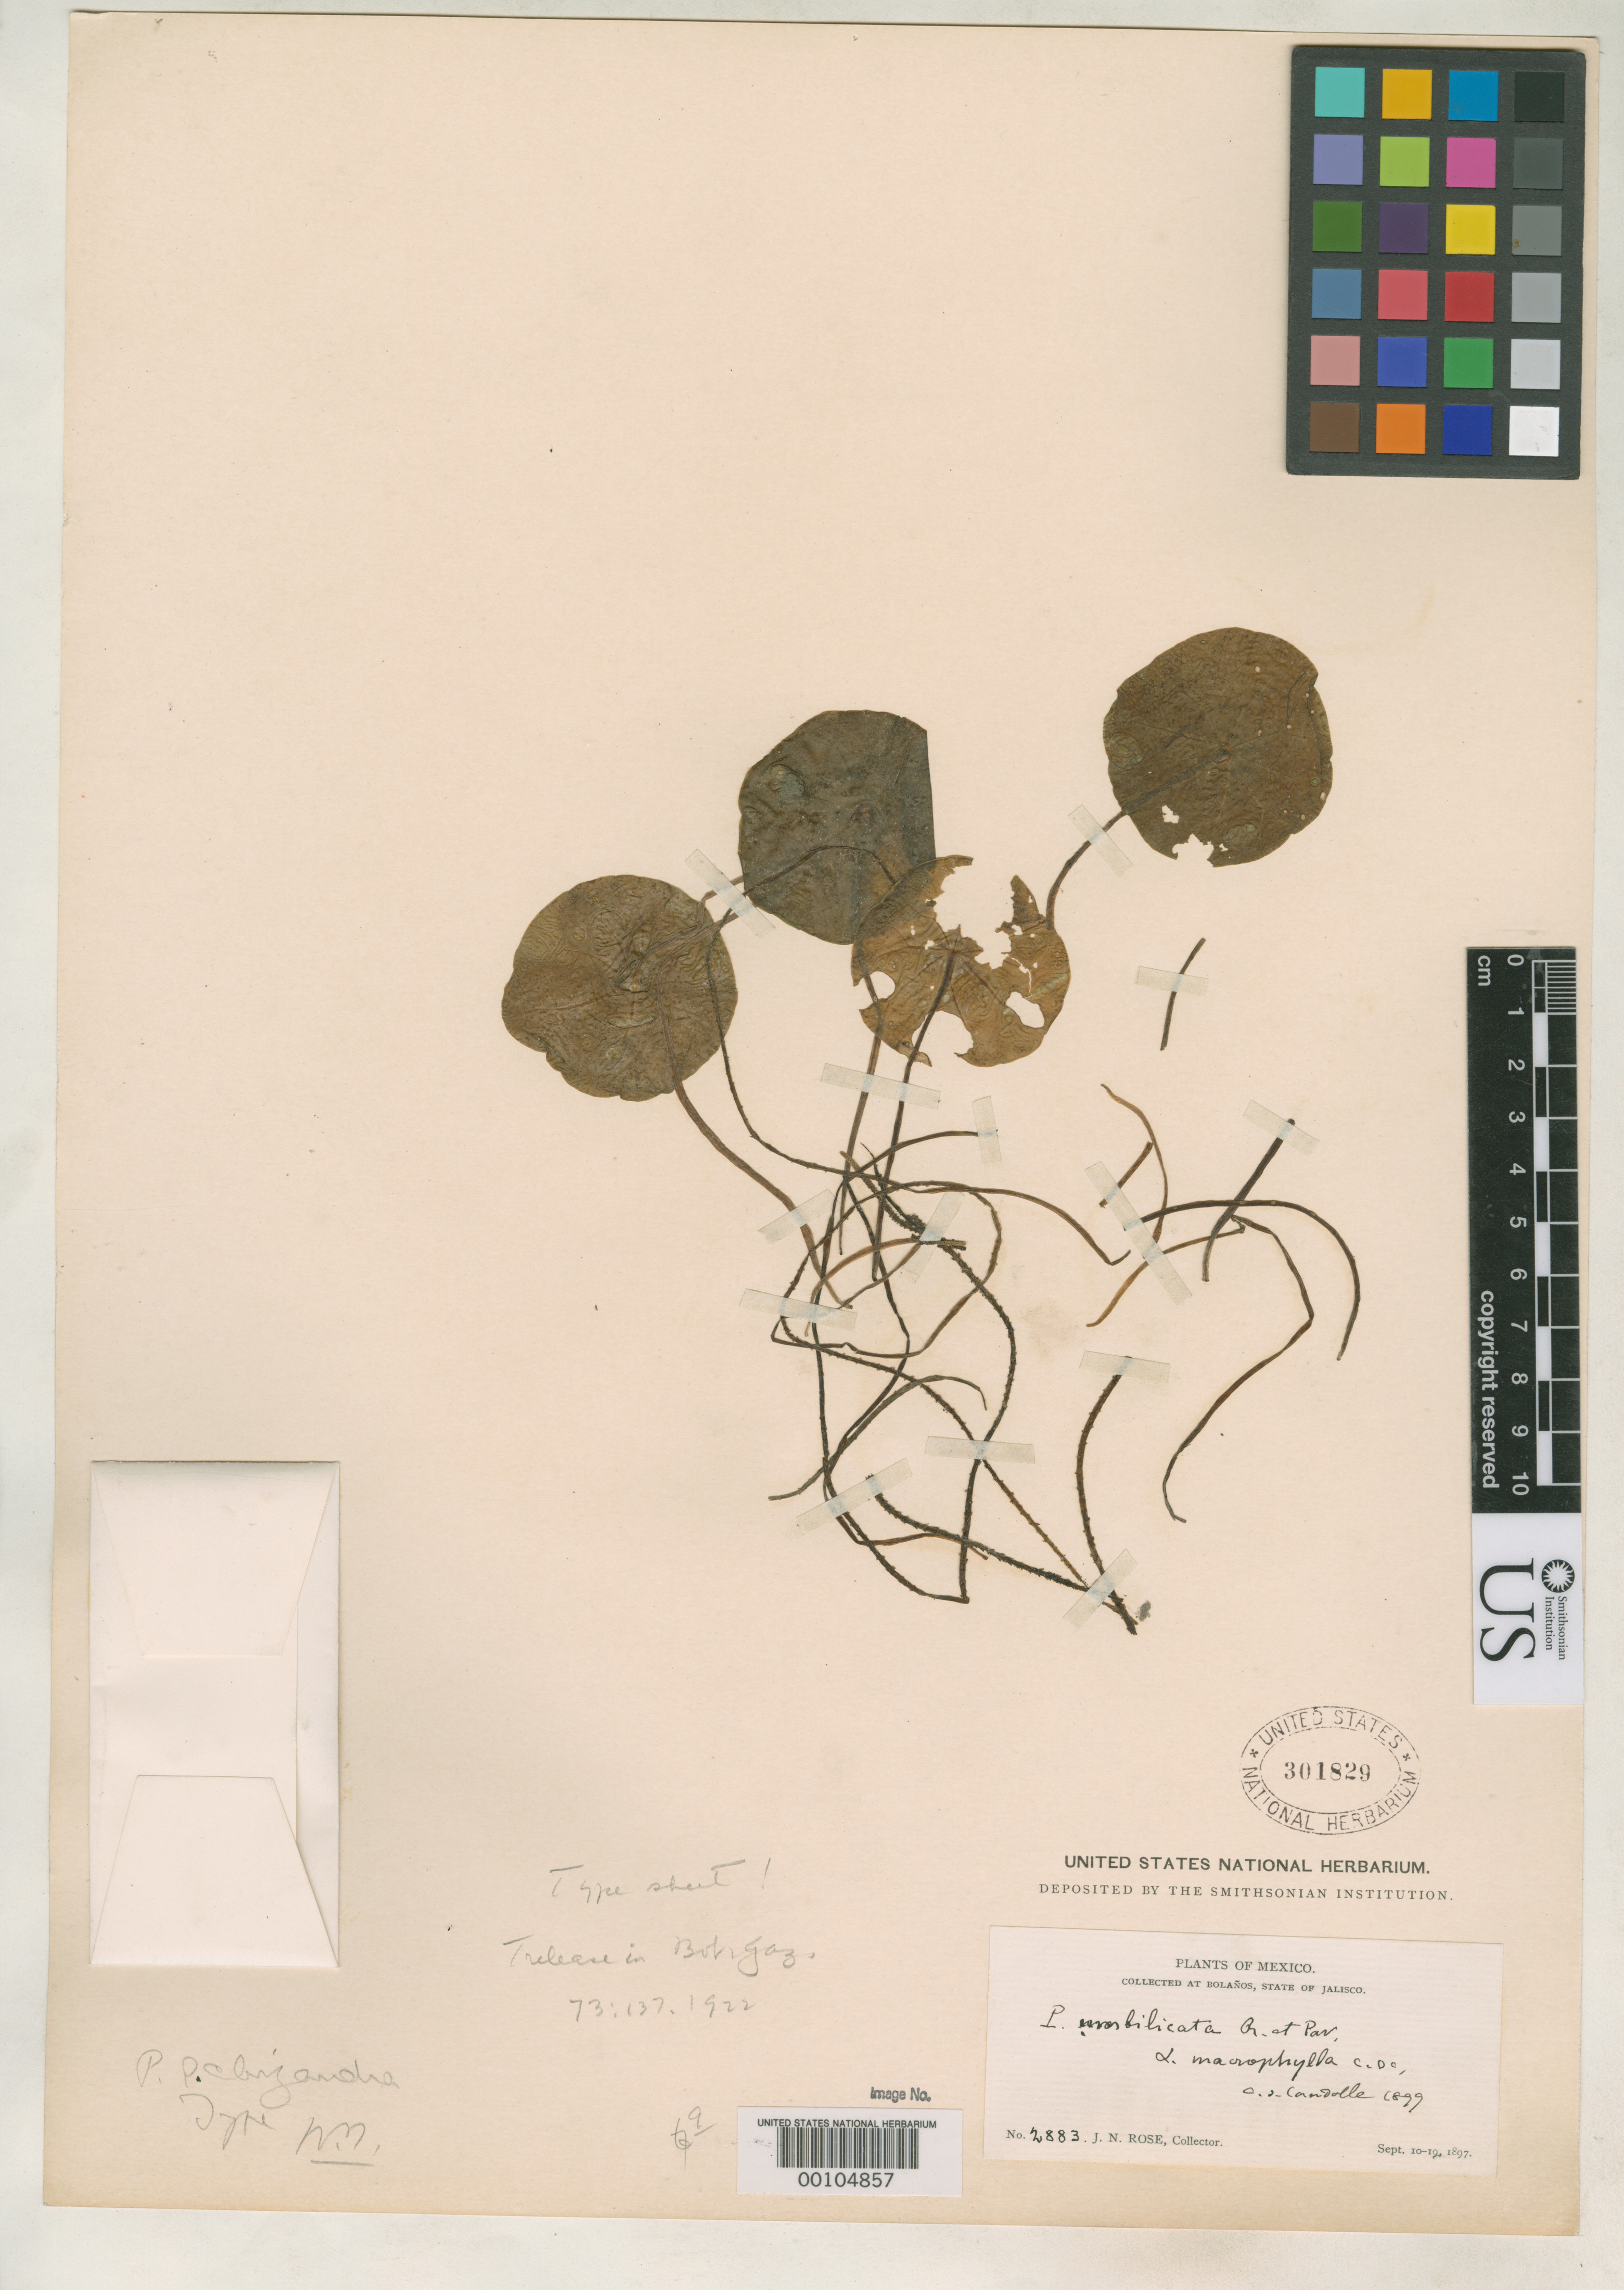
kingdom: Plantae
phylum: Tracheophyta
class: Magnoliopsida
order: Piperales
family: Piperaceae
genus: Peperomia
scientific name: Peperomia schizandra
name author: Trel.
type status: Possible Holotype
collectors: J. N. Rose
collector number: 2883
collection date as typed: Sep 1897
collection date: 1897-09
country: Mexico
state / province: Jalisco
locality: Bolanos.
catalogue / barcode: US 301829